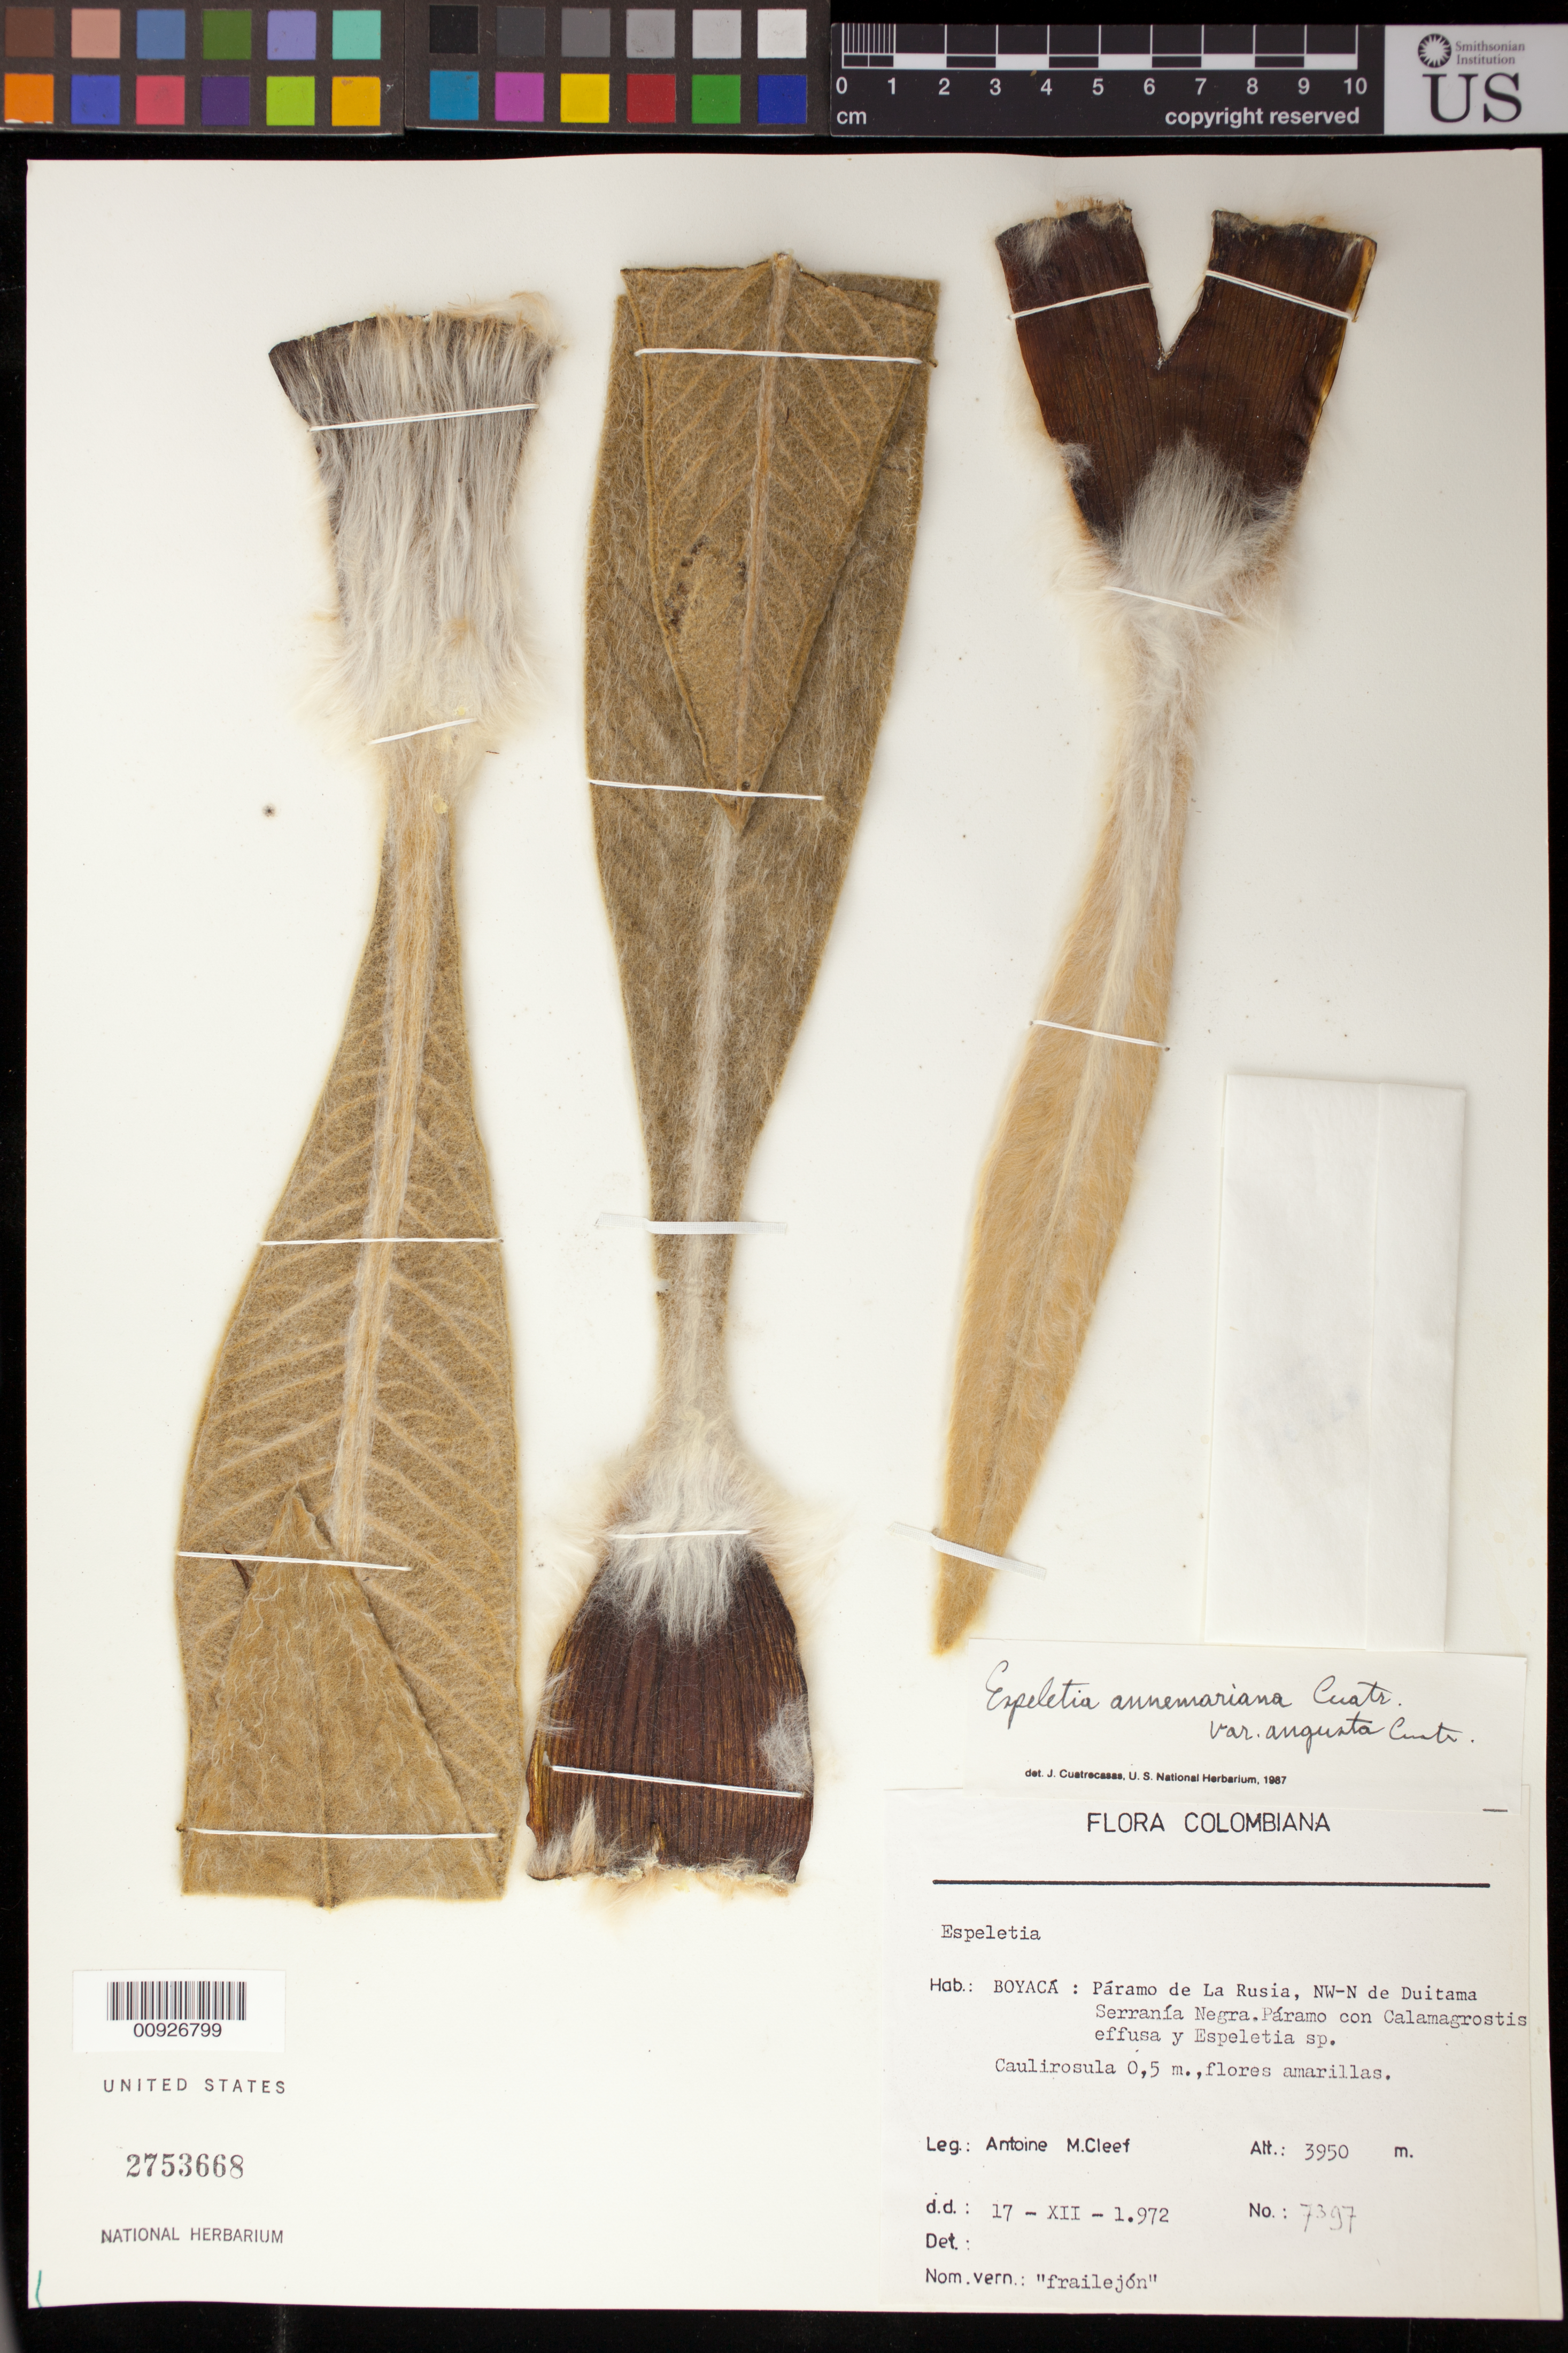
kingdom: Plantae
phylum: Tracheophyta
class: Magnoliopsida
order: Asterales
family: Asteraceae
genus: Espeletia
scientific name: Espeletia annemariana var. angusta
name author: Cuatrec.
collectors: A. M. Cleef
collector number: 7397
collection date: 1972-12-17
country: Colombia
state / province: Boyacá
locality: P. de La Rusia. Páramo de La Rusia, NW-N de Duitama. Serranía Negra.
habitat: Páramo con Calamagrostis effusa y Espeletia sp.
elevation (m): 3950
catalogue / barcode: US 2753668